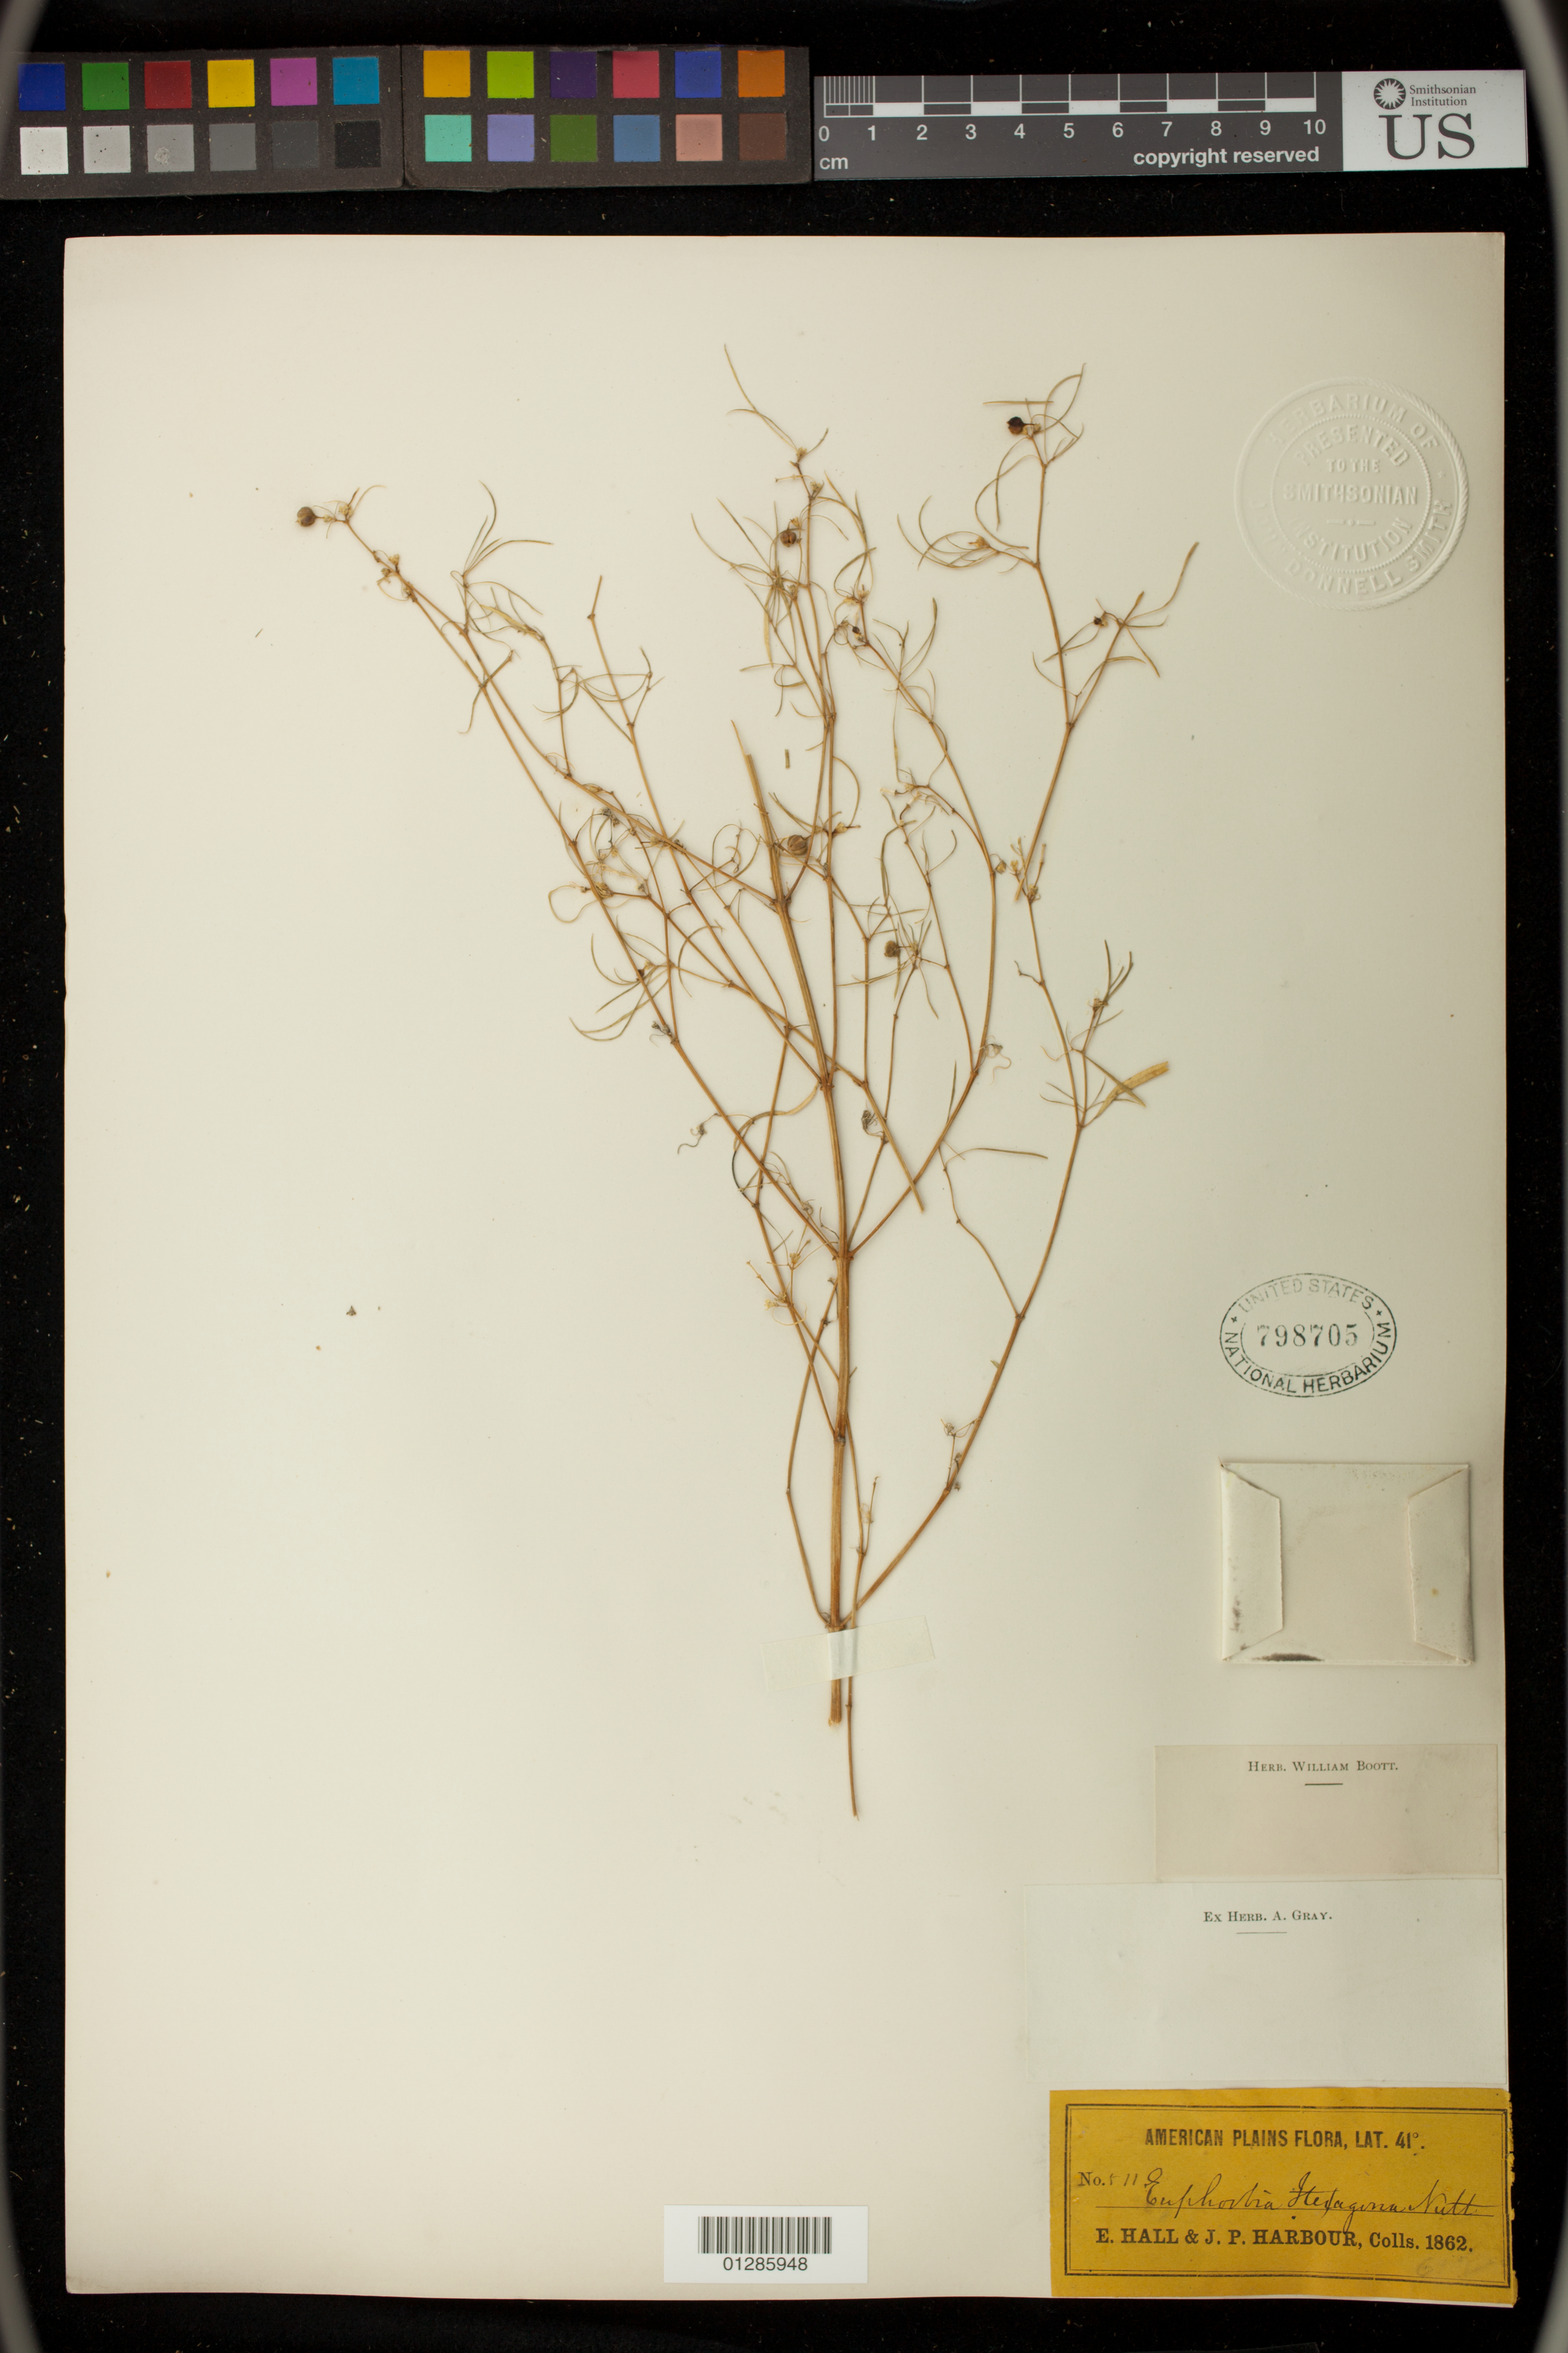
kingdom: Plantae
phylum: Tracheophyta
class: Magnoliopsida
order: Malpighiales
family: Euphorbiaceae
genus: Euphorbia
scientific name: Euphorbia hexagona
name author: Nutt. ex Spreng.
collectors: E. Hall & J. Harbour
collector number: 511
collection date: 1862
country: United States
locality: American Plains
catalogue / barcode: US 798705